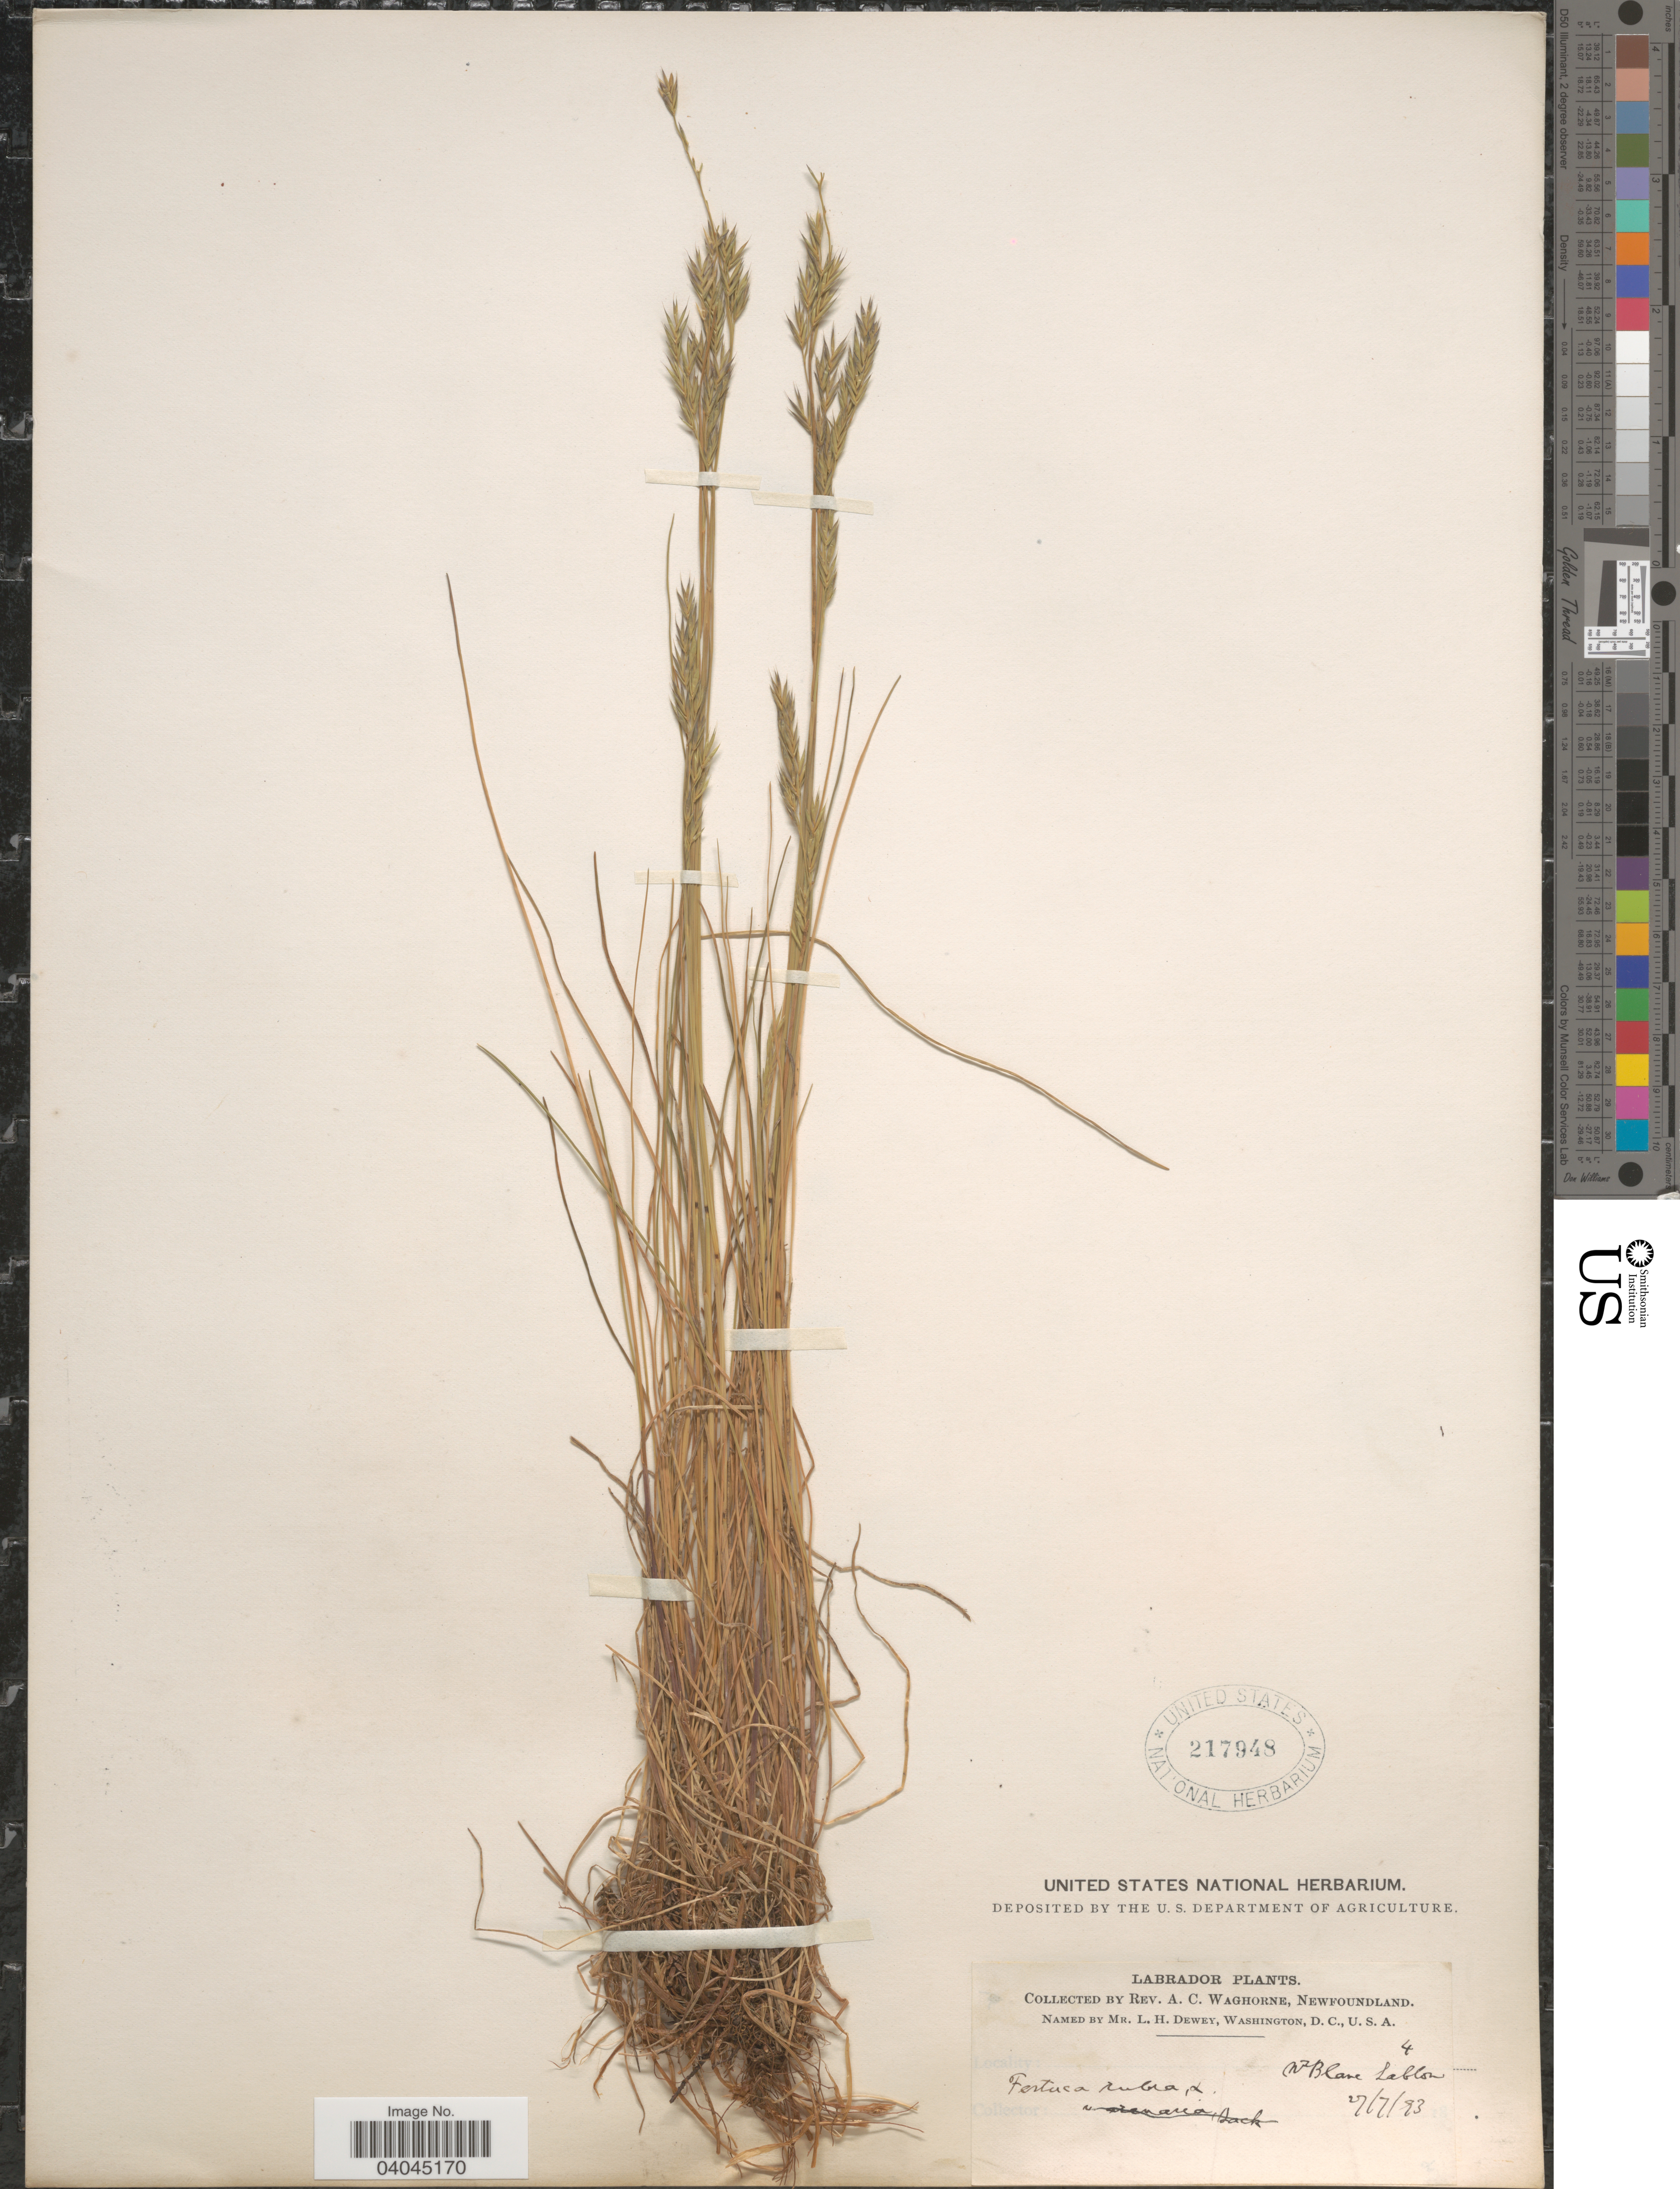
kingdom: Plantae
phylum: Tracheophyta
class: Liliopsida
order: Poales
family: Poaceae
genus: Festuca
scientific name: Festuca rubra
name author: L.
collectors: A. Waghorne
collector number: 4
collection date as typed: Transcribed d/m/y: 27/7/93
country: Canada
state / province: Newfoundland and Labrador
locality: Labrador. Nr Blanc Sablon.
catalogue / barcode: US 217948